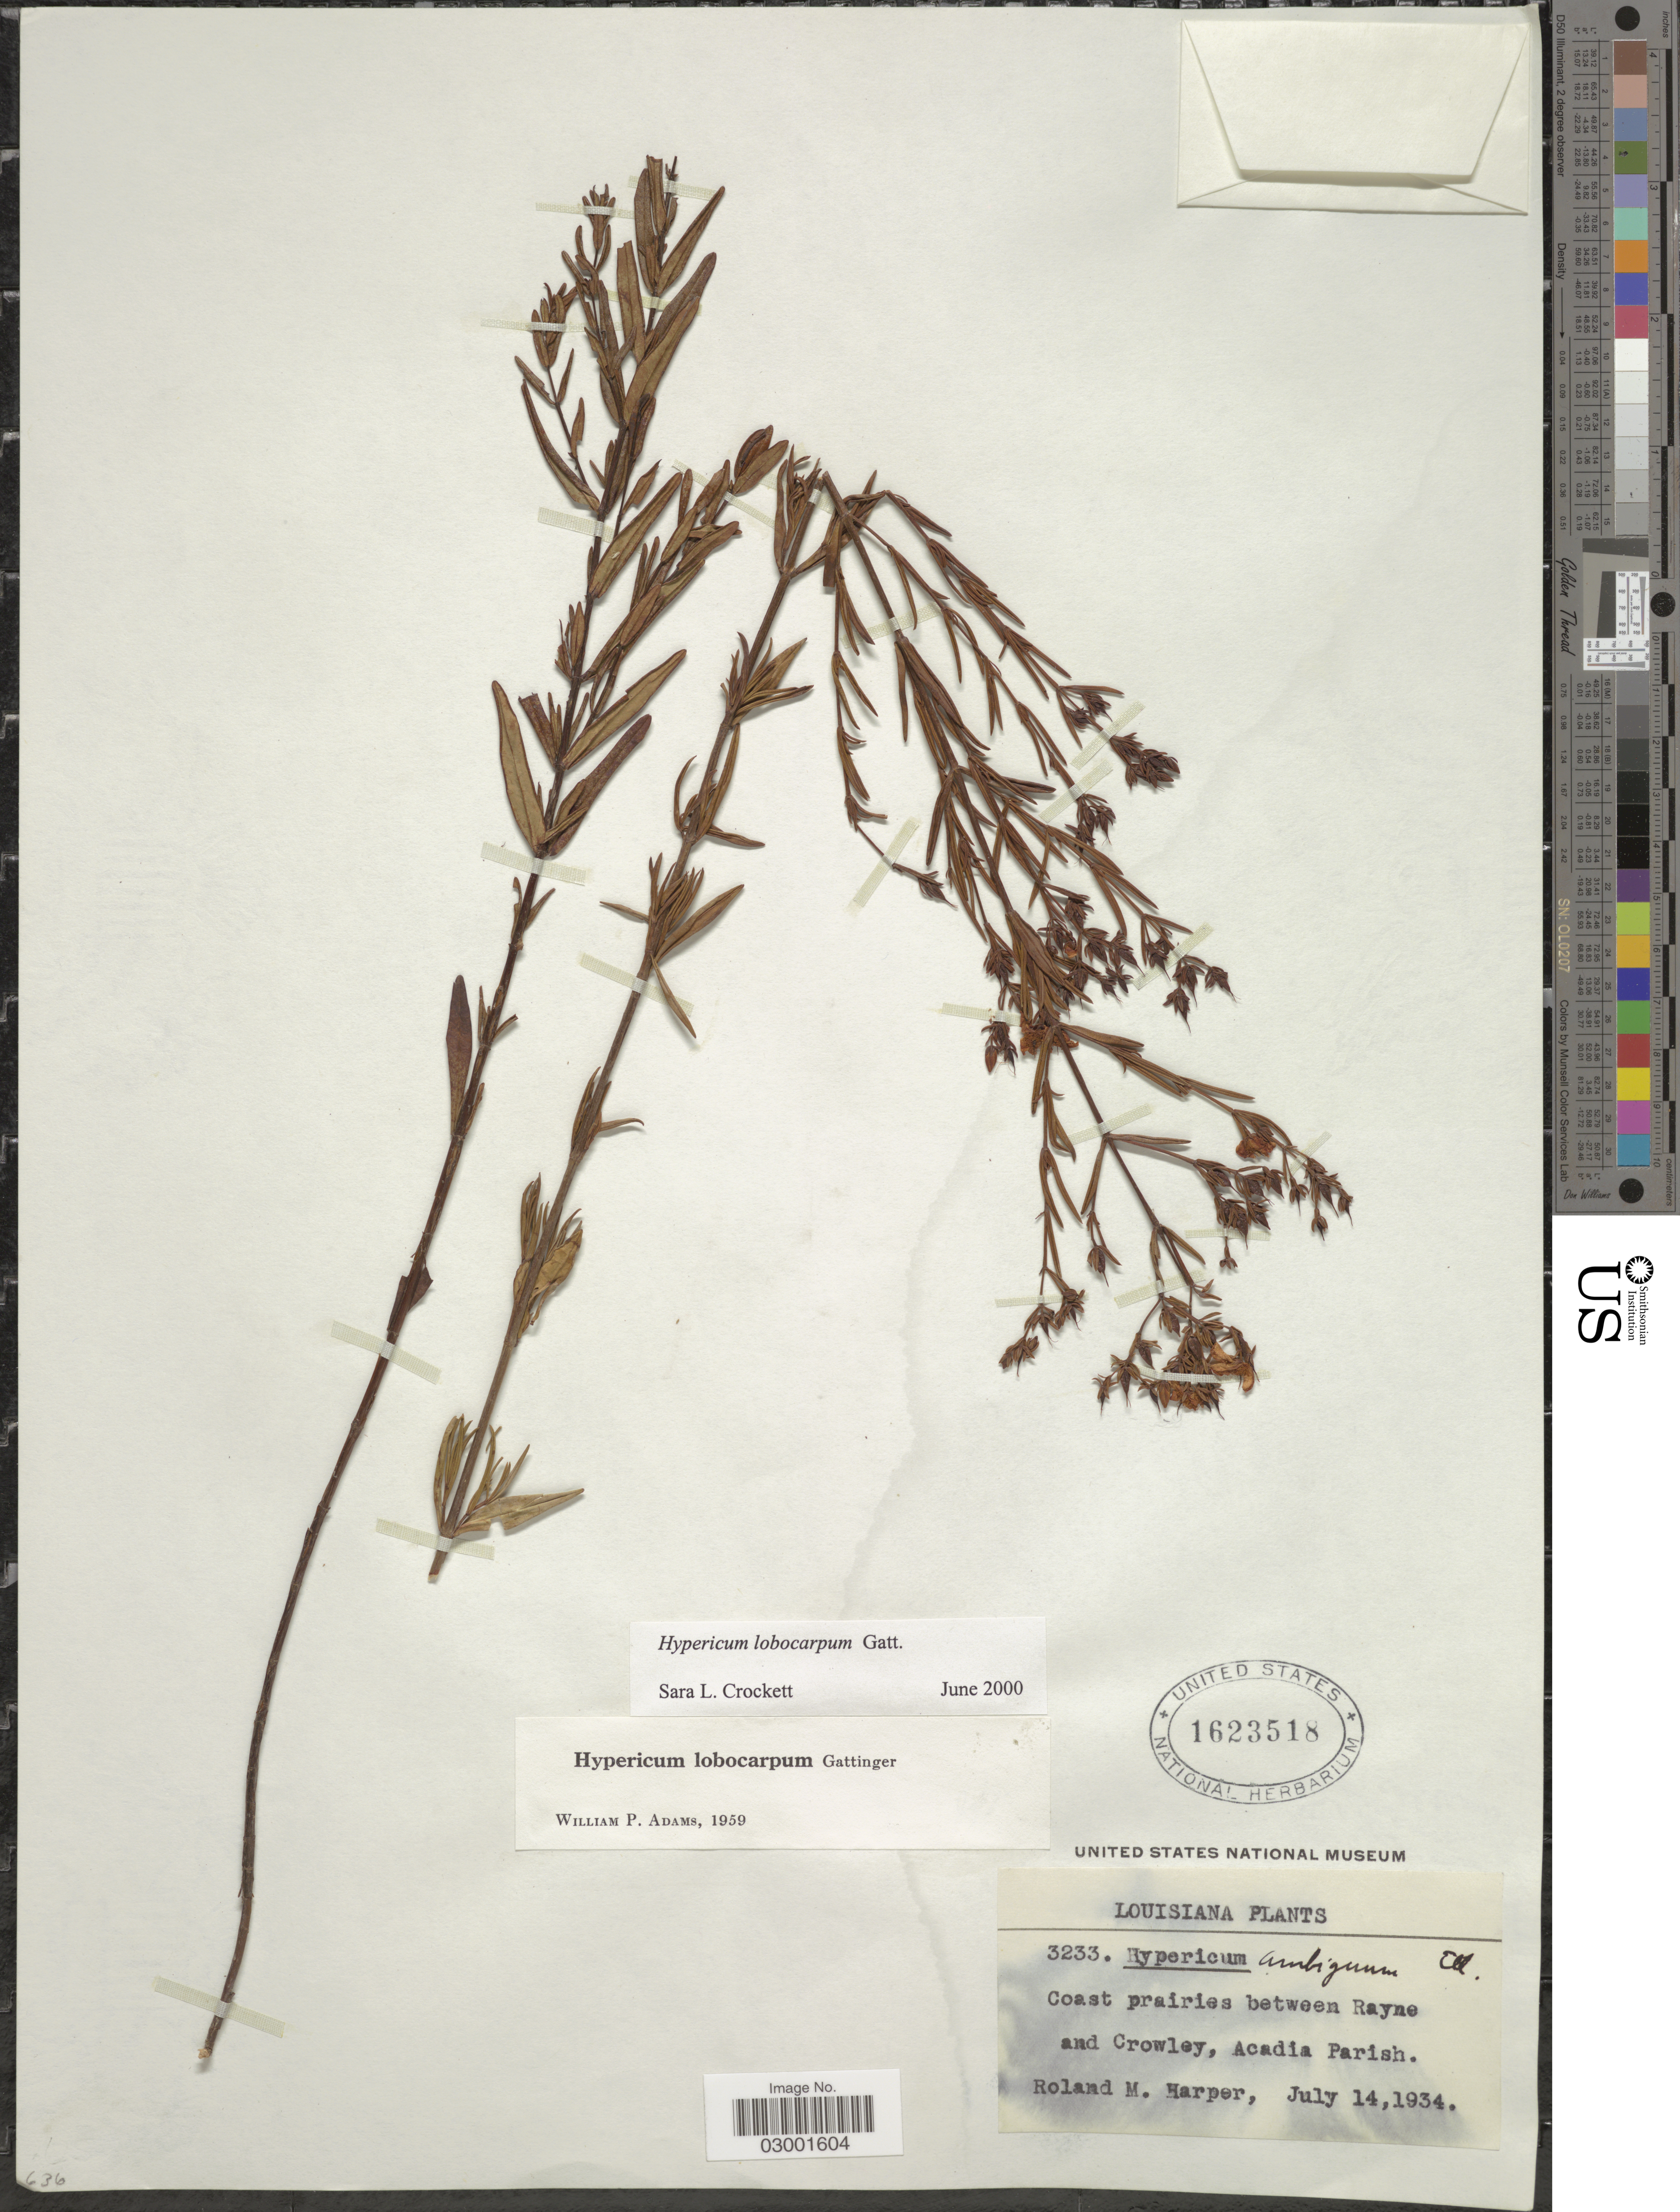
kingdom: Plantae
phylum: Tracheophyta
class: Magnoliopsida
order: Malpighiales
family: Hypericaceae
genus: Hypericum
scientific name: Hypericum lobocarpum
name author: Gatt.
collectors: R. M. Harper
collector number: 3233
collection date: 1934-07-14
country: United States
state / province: Louisiana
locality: Coast Prairies between Rayne and Crowley, Acadia Parish.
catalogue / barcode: US 1623518